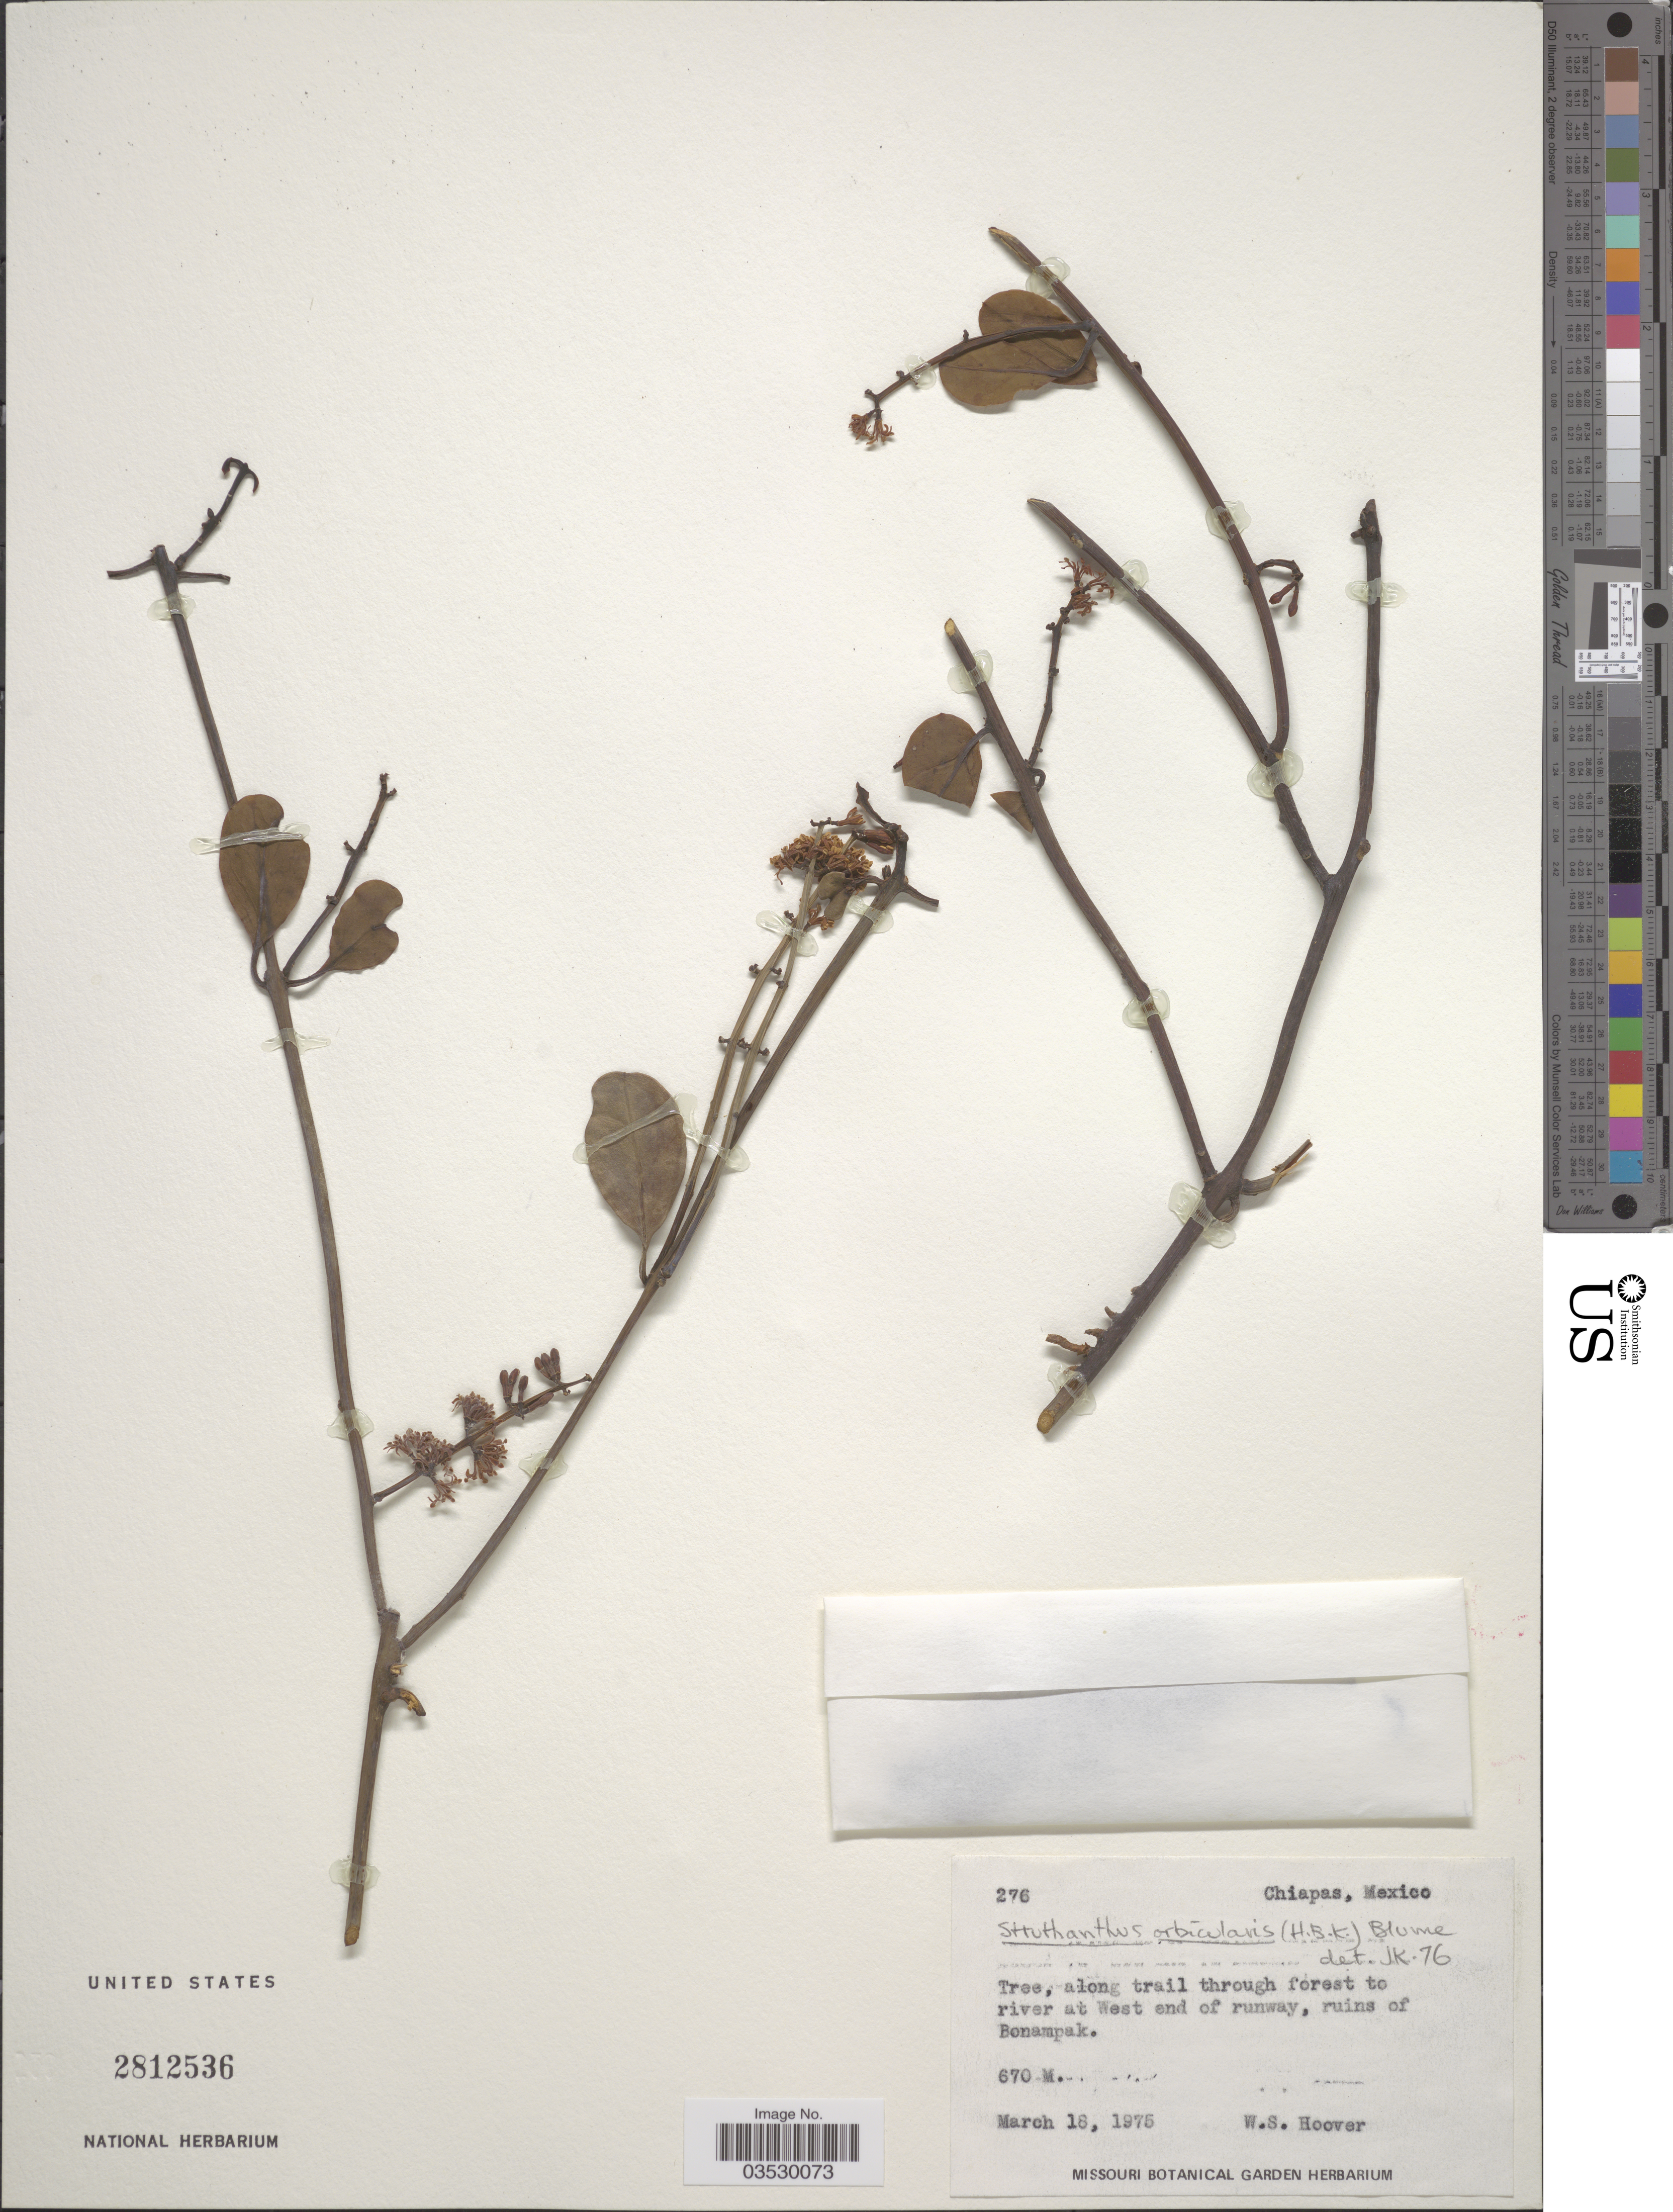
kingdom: Plantae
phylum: Tracheophyta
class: Magnoliopsida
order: Santalales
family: Loranthaceae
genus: Struthanthus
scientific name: Struthanthus orbicularis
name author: (Kunth) Blume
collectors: W. S. Hoover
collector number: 276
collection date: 1975-03-18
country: Mexico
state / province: Chiapas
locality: Along trail through forest to river at West end of runway, ruins of Bonampak.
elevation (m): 670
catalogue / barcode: US 2812536